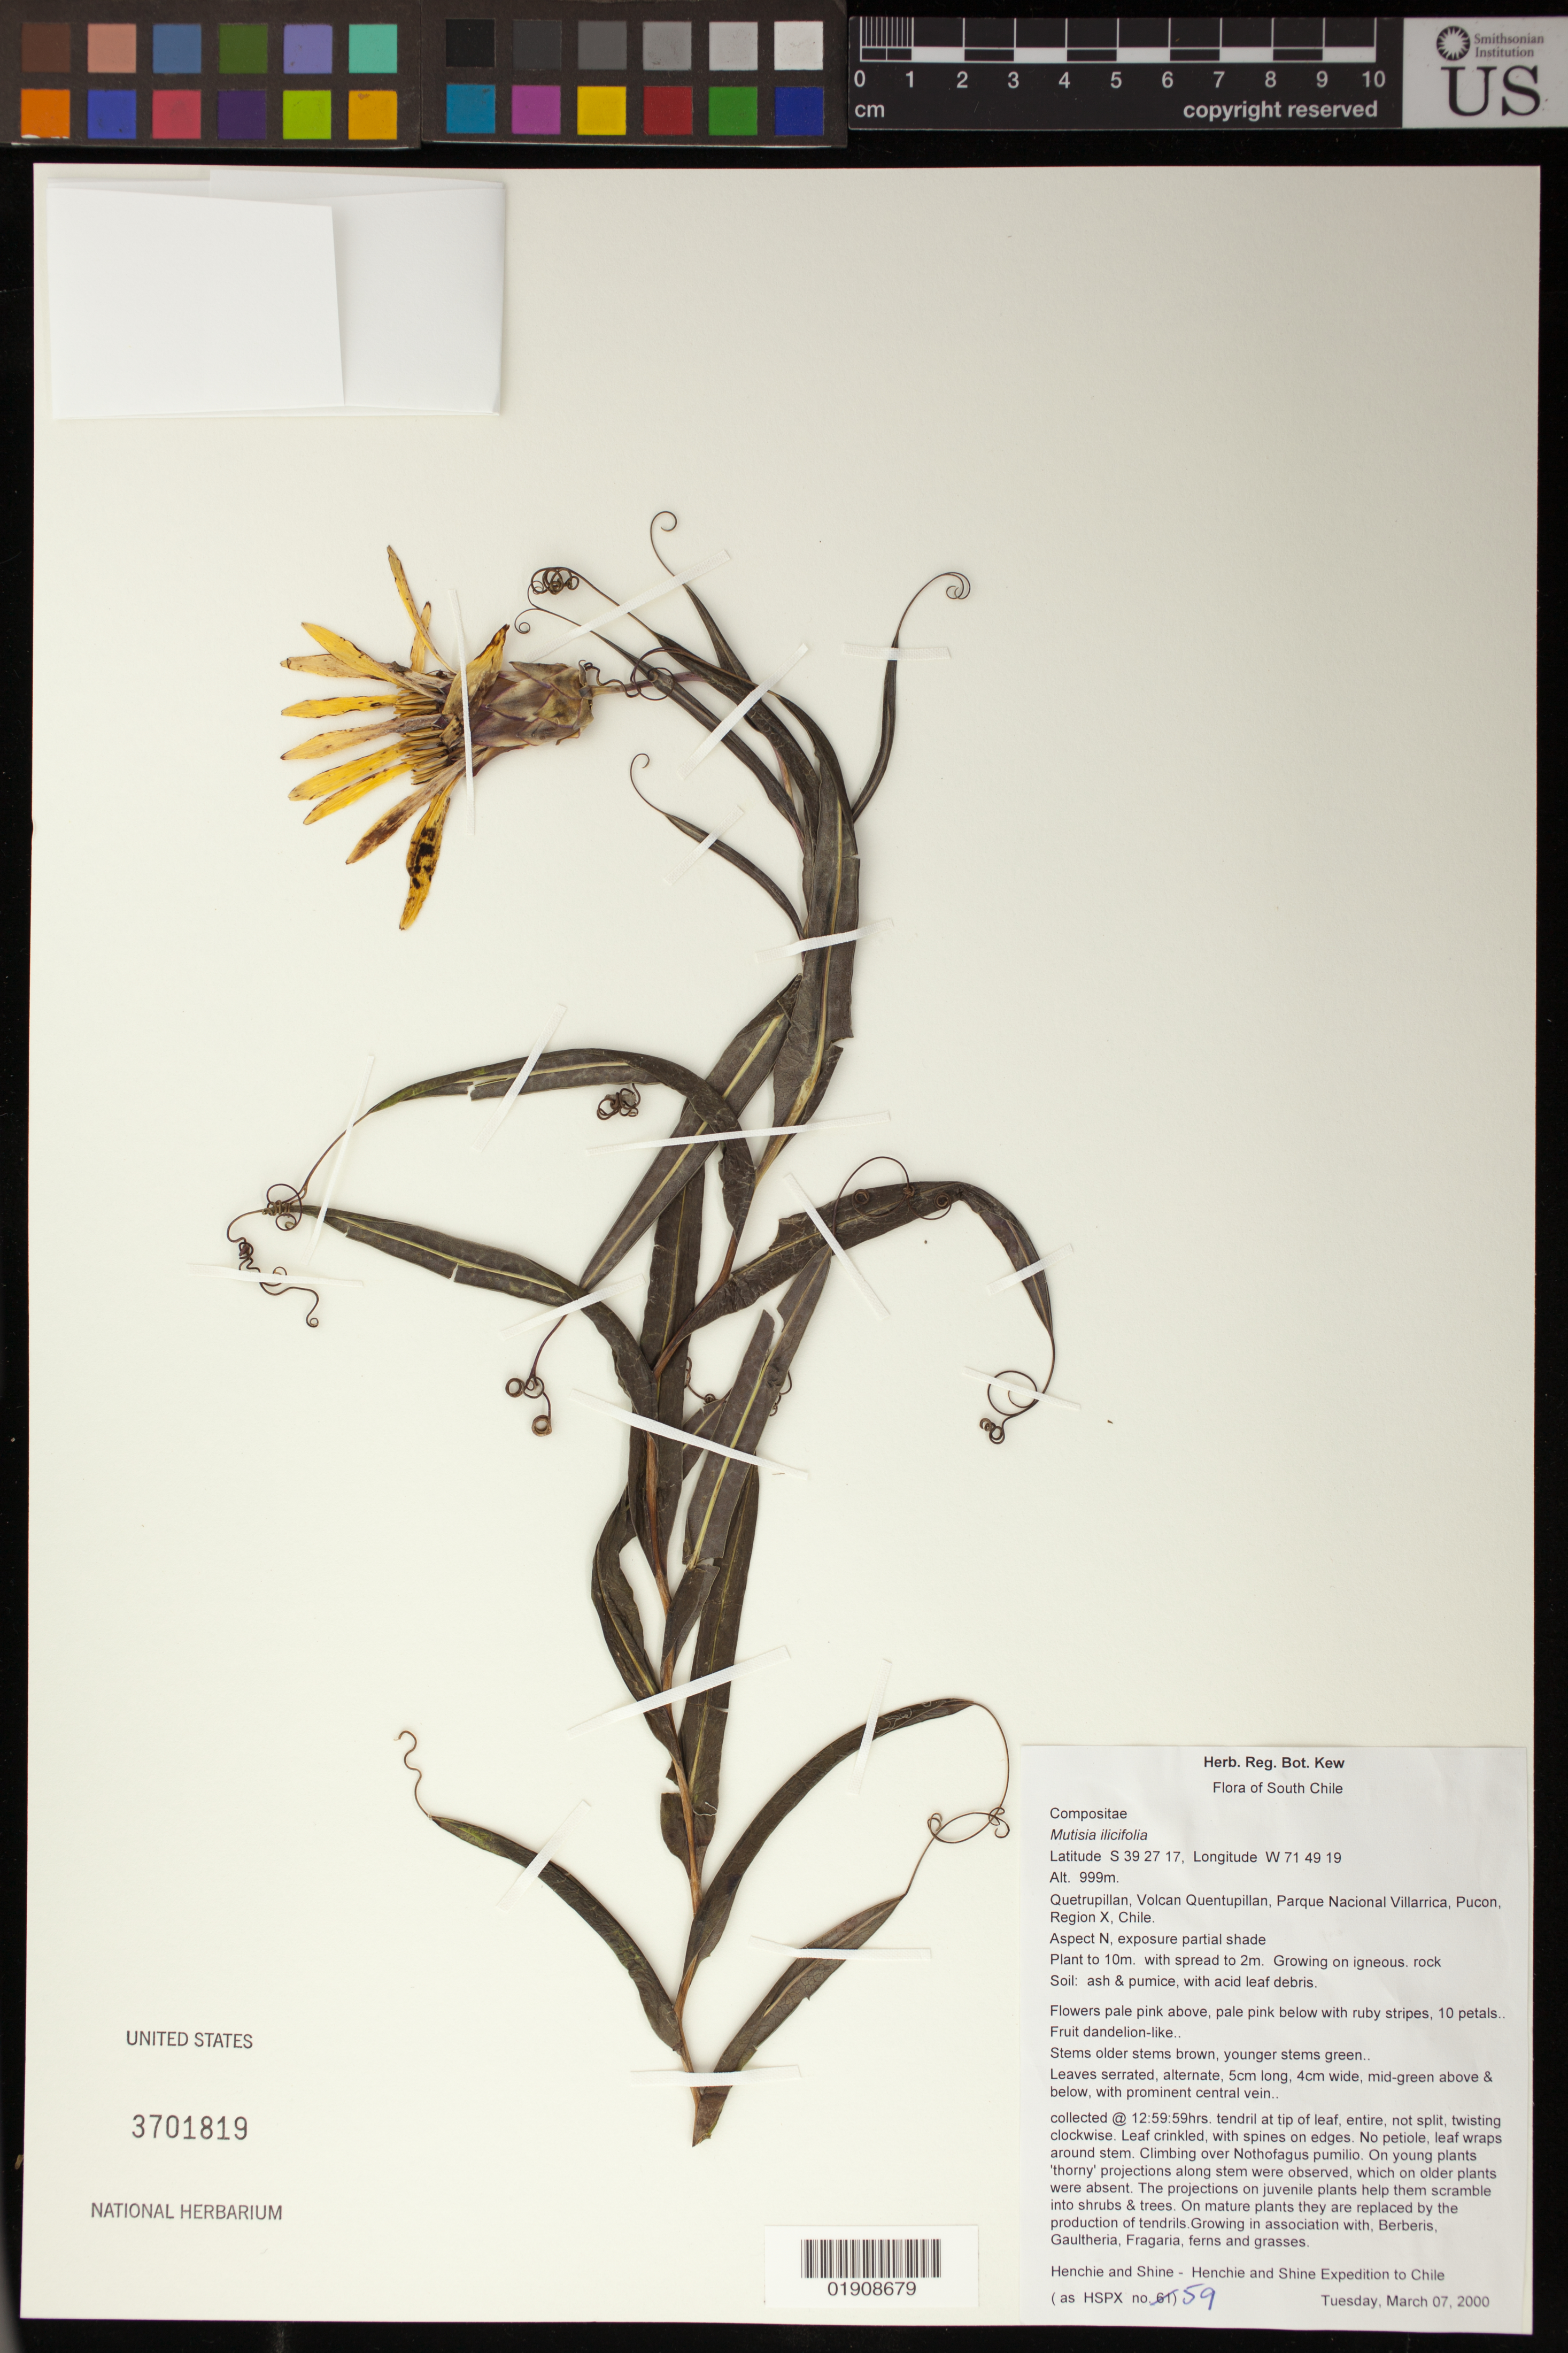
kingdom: Plantae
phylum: Tracheophyta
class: Magnoliopsida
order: Asterales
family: Asteraceae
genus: Mutisia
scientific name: Mutisia ilicifolia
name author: Cav.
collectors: Henchie & Shine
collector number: HSPX 59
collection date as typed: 7 March 2000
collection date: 2000-03-07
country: Chile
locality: Quetrupillan, Vocan Quentupillan, Parque Nacional Villarrica, Pucon,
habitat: Growing on ingneous roadk, ash & pumice, with acid leaf debris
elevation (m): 999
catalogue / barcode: US 3701819